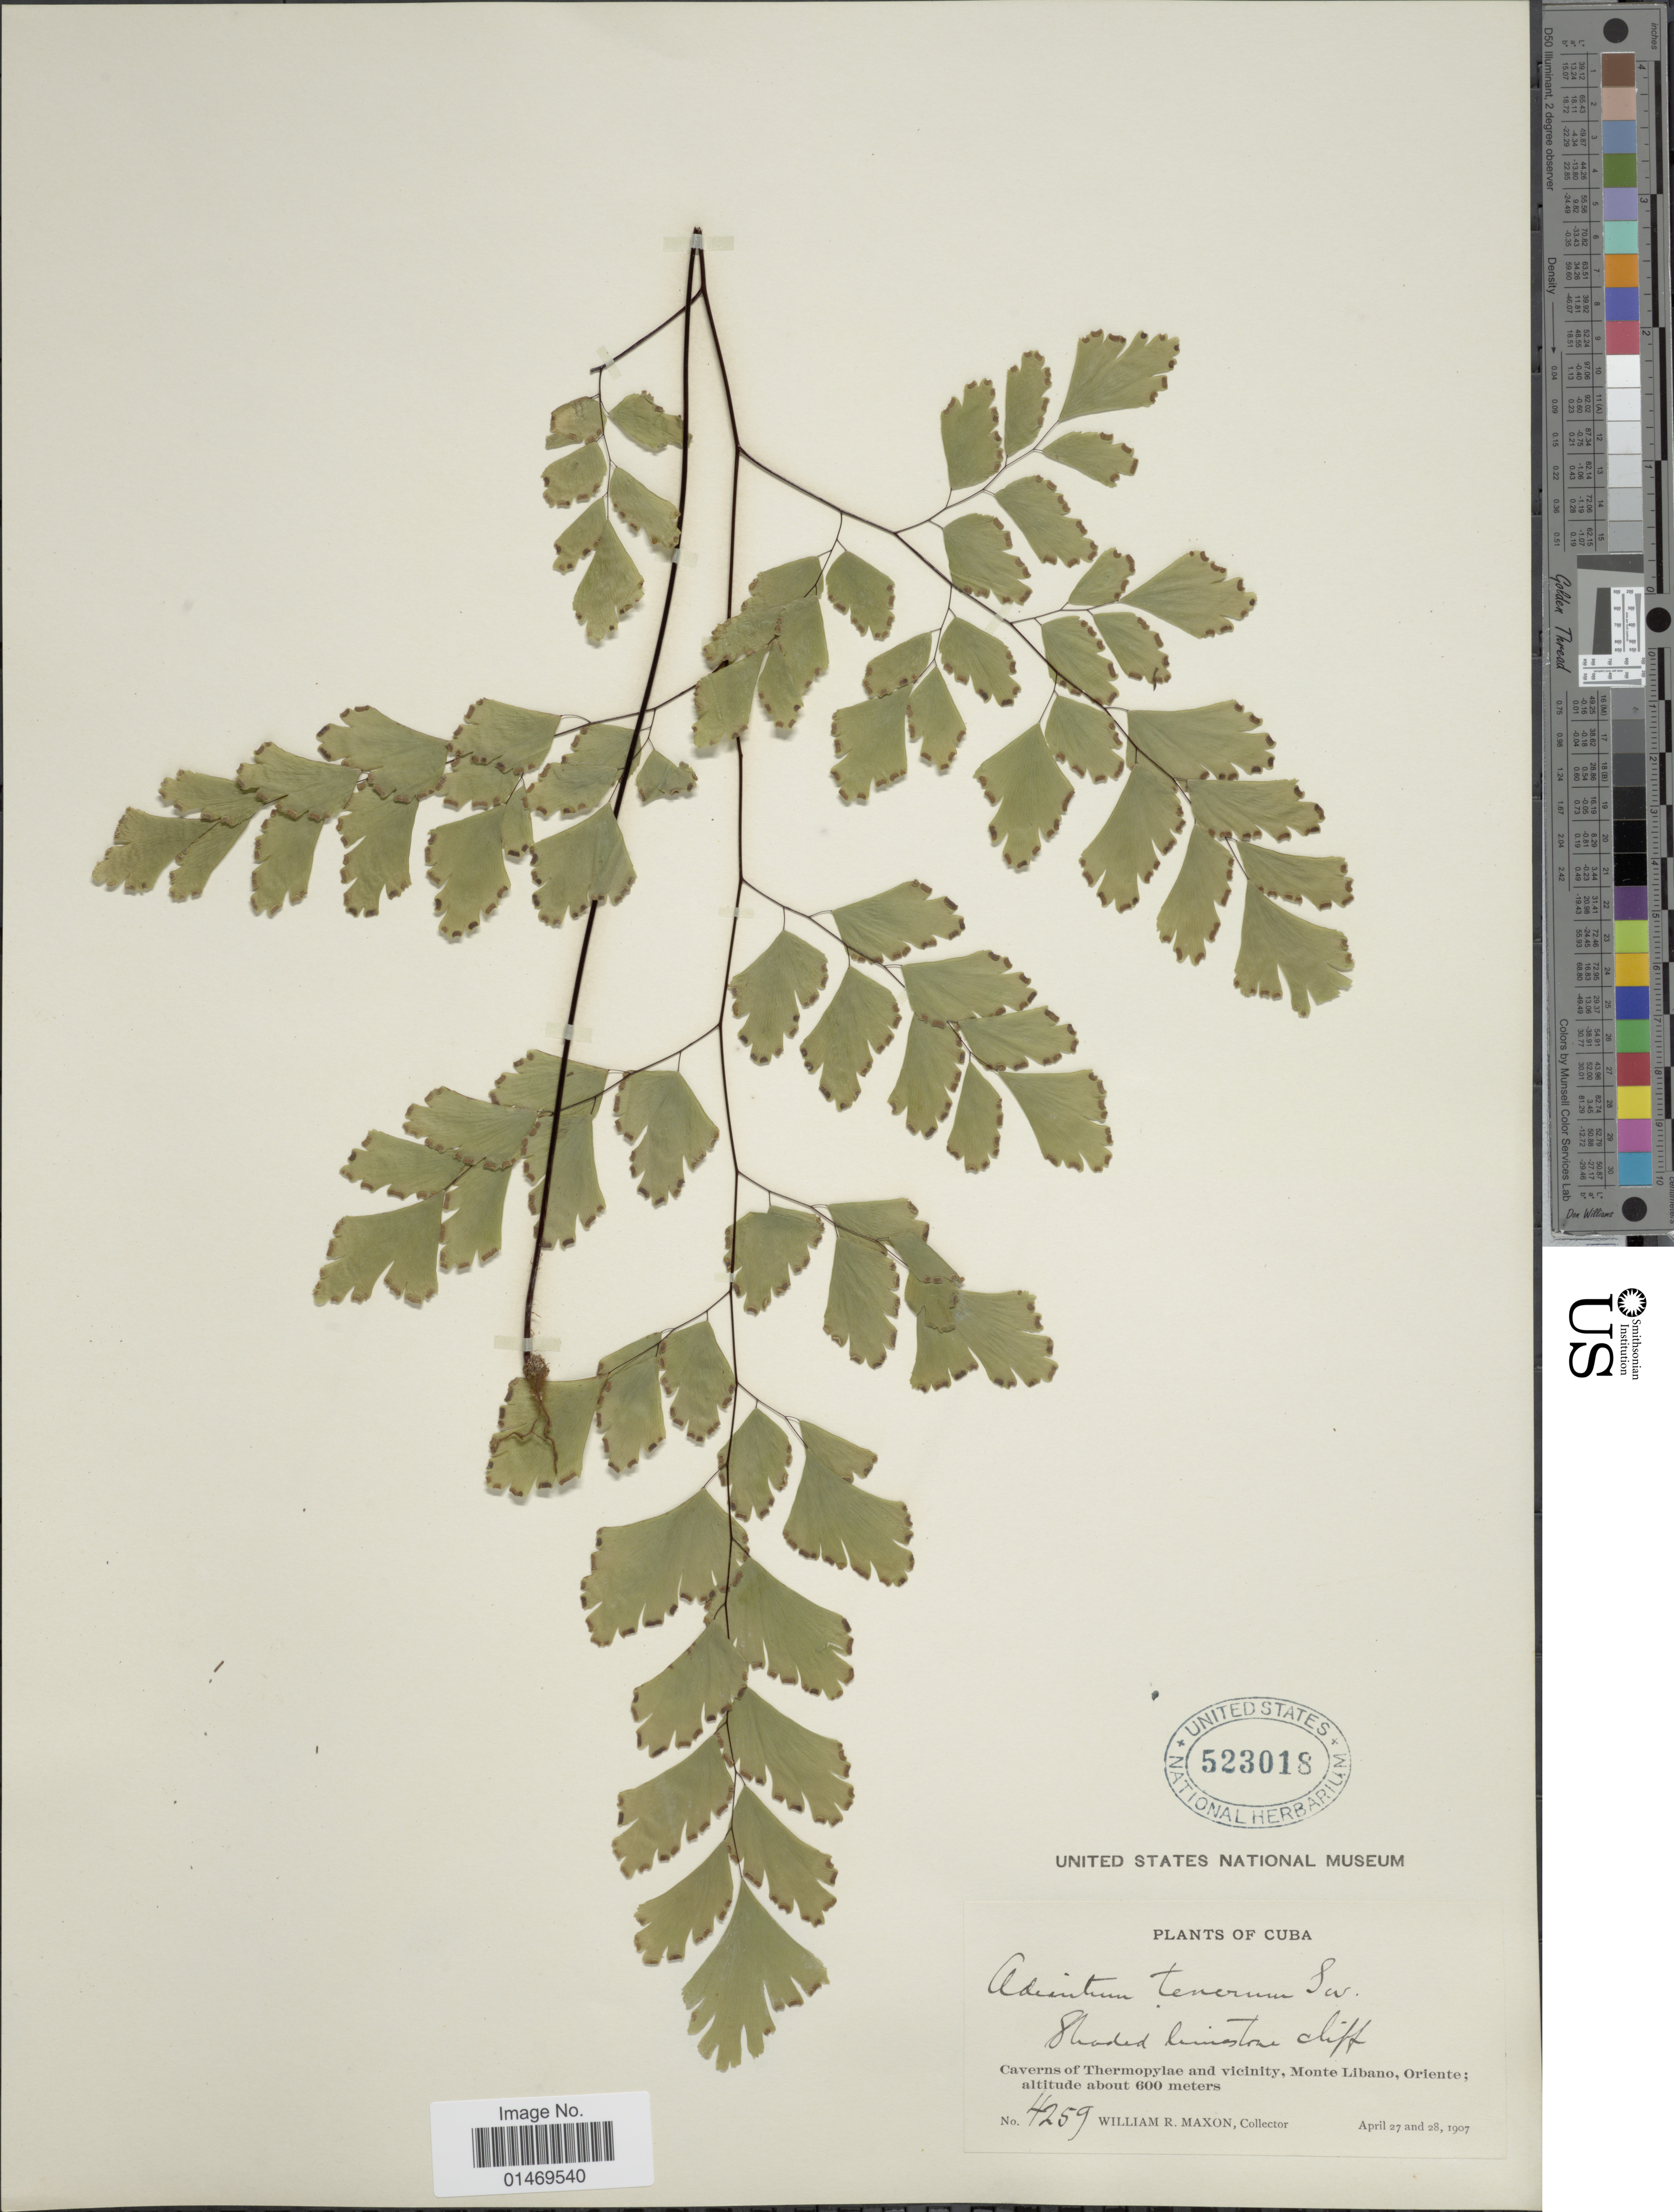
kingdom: Plantae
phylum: Tracheophyta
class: Polypodiopsida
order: Polypodiales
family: Pteridaceae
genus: Adiantum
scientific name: Adiantum tenerum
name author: Sw.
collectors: W. R. Maxon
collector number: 4259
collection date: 1907-04-27/1907-04-28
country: Cuba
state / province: Oriente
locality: Caverns of Thermopylae and vicinity, Monte Libano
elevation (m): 600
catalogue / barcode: US 523018